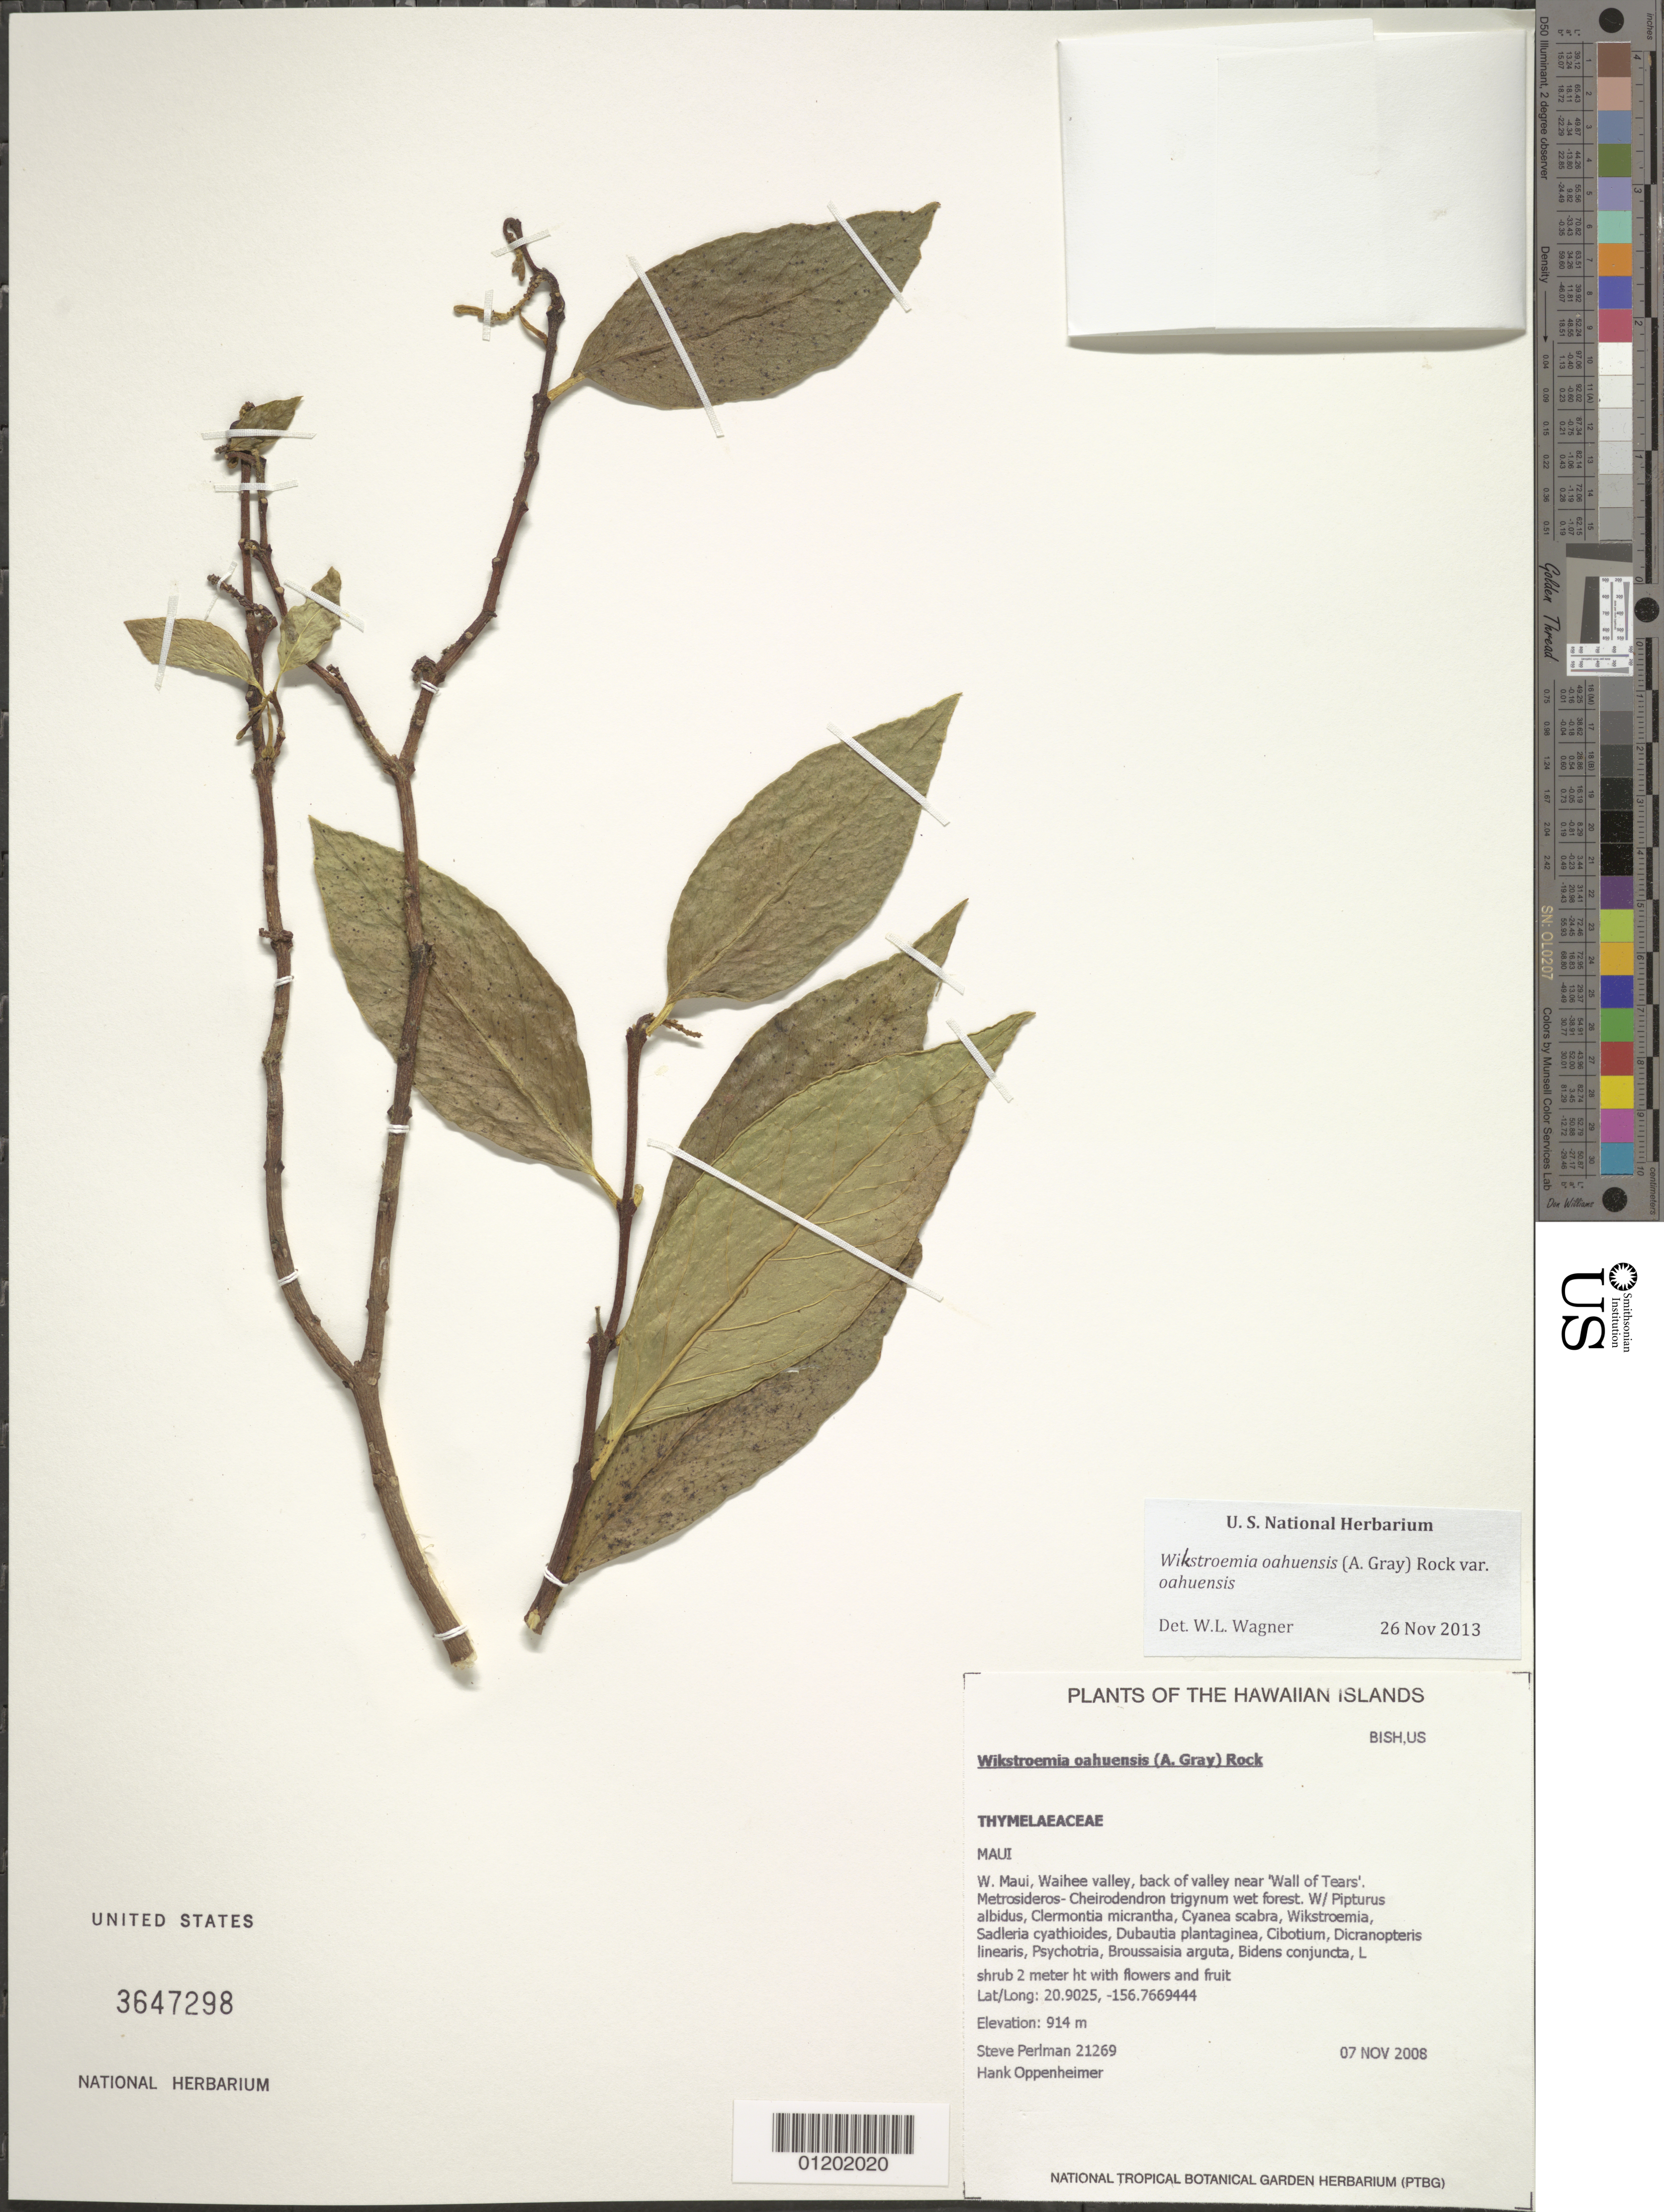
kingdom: Plantae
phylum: Tracheophyta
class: Magnoliopsida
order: Malvales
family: Thymelaeaceae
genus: Wikstroemia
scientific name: Wikstroemia oahuensis var. oahuensis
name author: (A. Gray) Rock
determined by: Wagner, W. L., (BOT), Smithsonian Institution - National Museum of Natural History (UNITED STATES)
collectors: S. P. Perlman & H. Oppenheimer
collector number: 21269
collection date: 2008-11-07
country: United States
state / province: Hawaii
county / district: Maui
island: Maui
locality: W Maui, Waihee valley, back of valley near 'Wall of Tears.'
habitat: Wet forest.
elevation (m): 914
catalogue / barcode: US 3647298